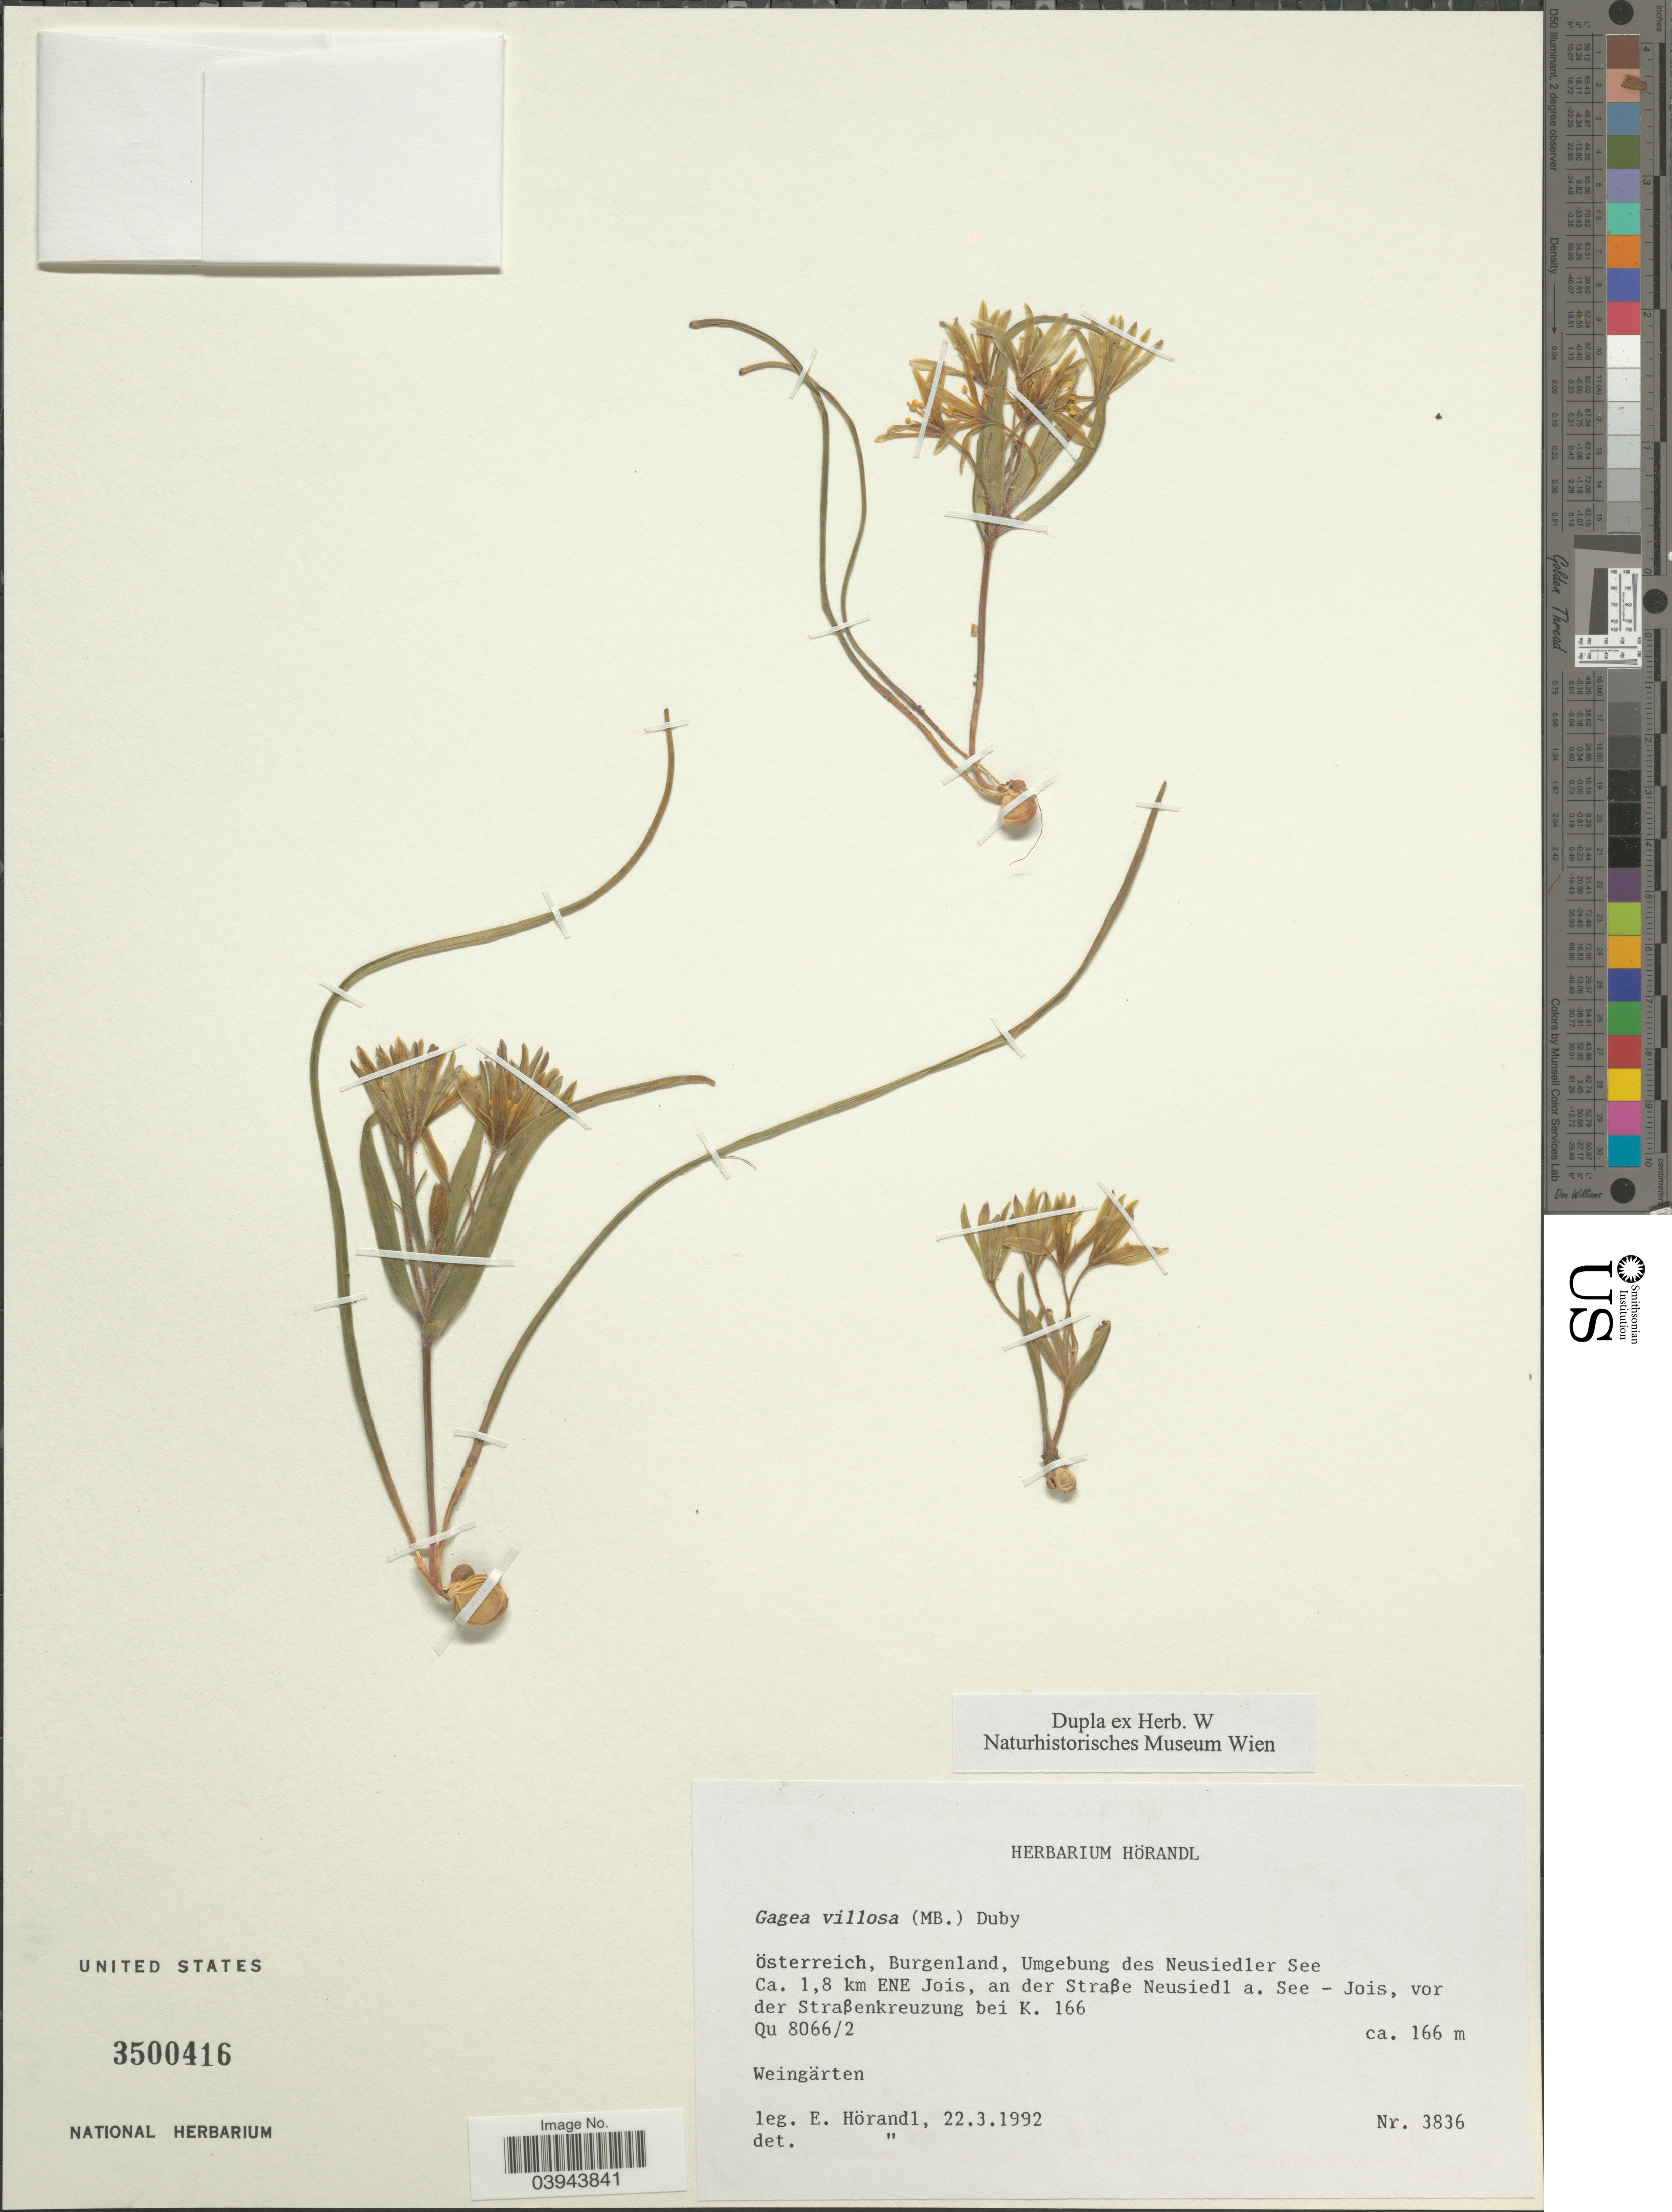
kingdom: Plantae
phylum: Tracheophyta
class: Liliopsida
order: Liliales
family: Liliaceae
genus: Gagea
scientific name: Gagea villosa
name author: (M. Bieb.) Sweet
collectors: E. Hörandl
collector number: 3836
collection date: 1992-03-22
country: Austria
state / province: Burgenland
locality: Österreich, Umgebung des Neusiedler See. Ca. 1.8 km ENE Jois, an der Straße Neusiedl a. See - Jois, vor der Straßenkreuzung bei K. 166. Qu 8066/2. Weingärten.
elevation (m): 166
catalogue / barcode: US 3500416